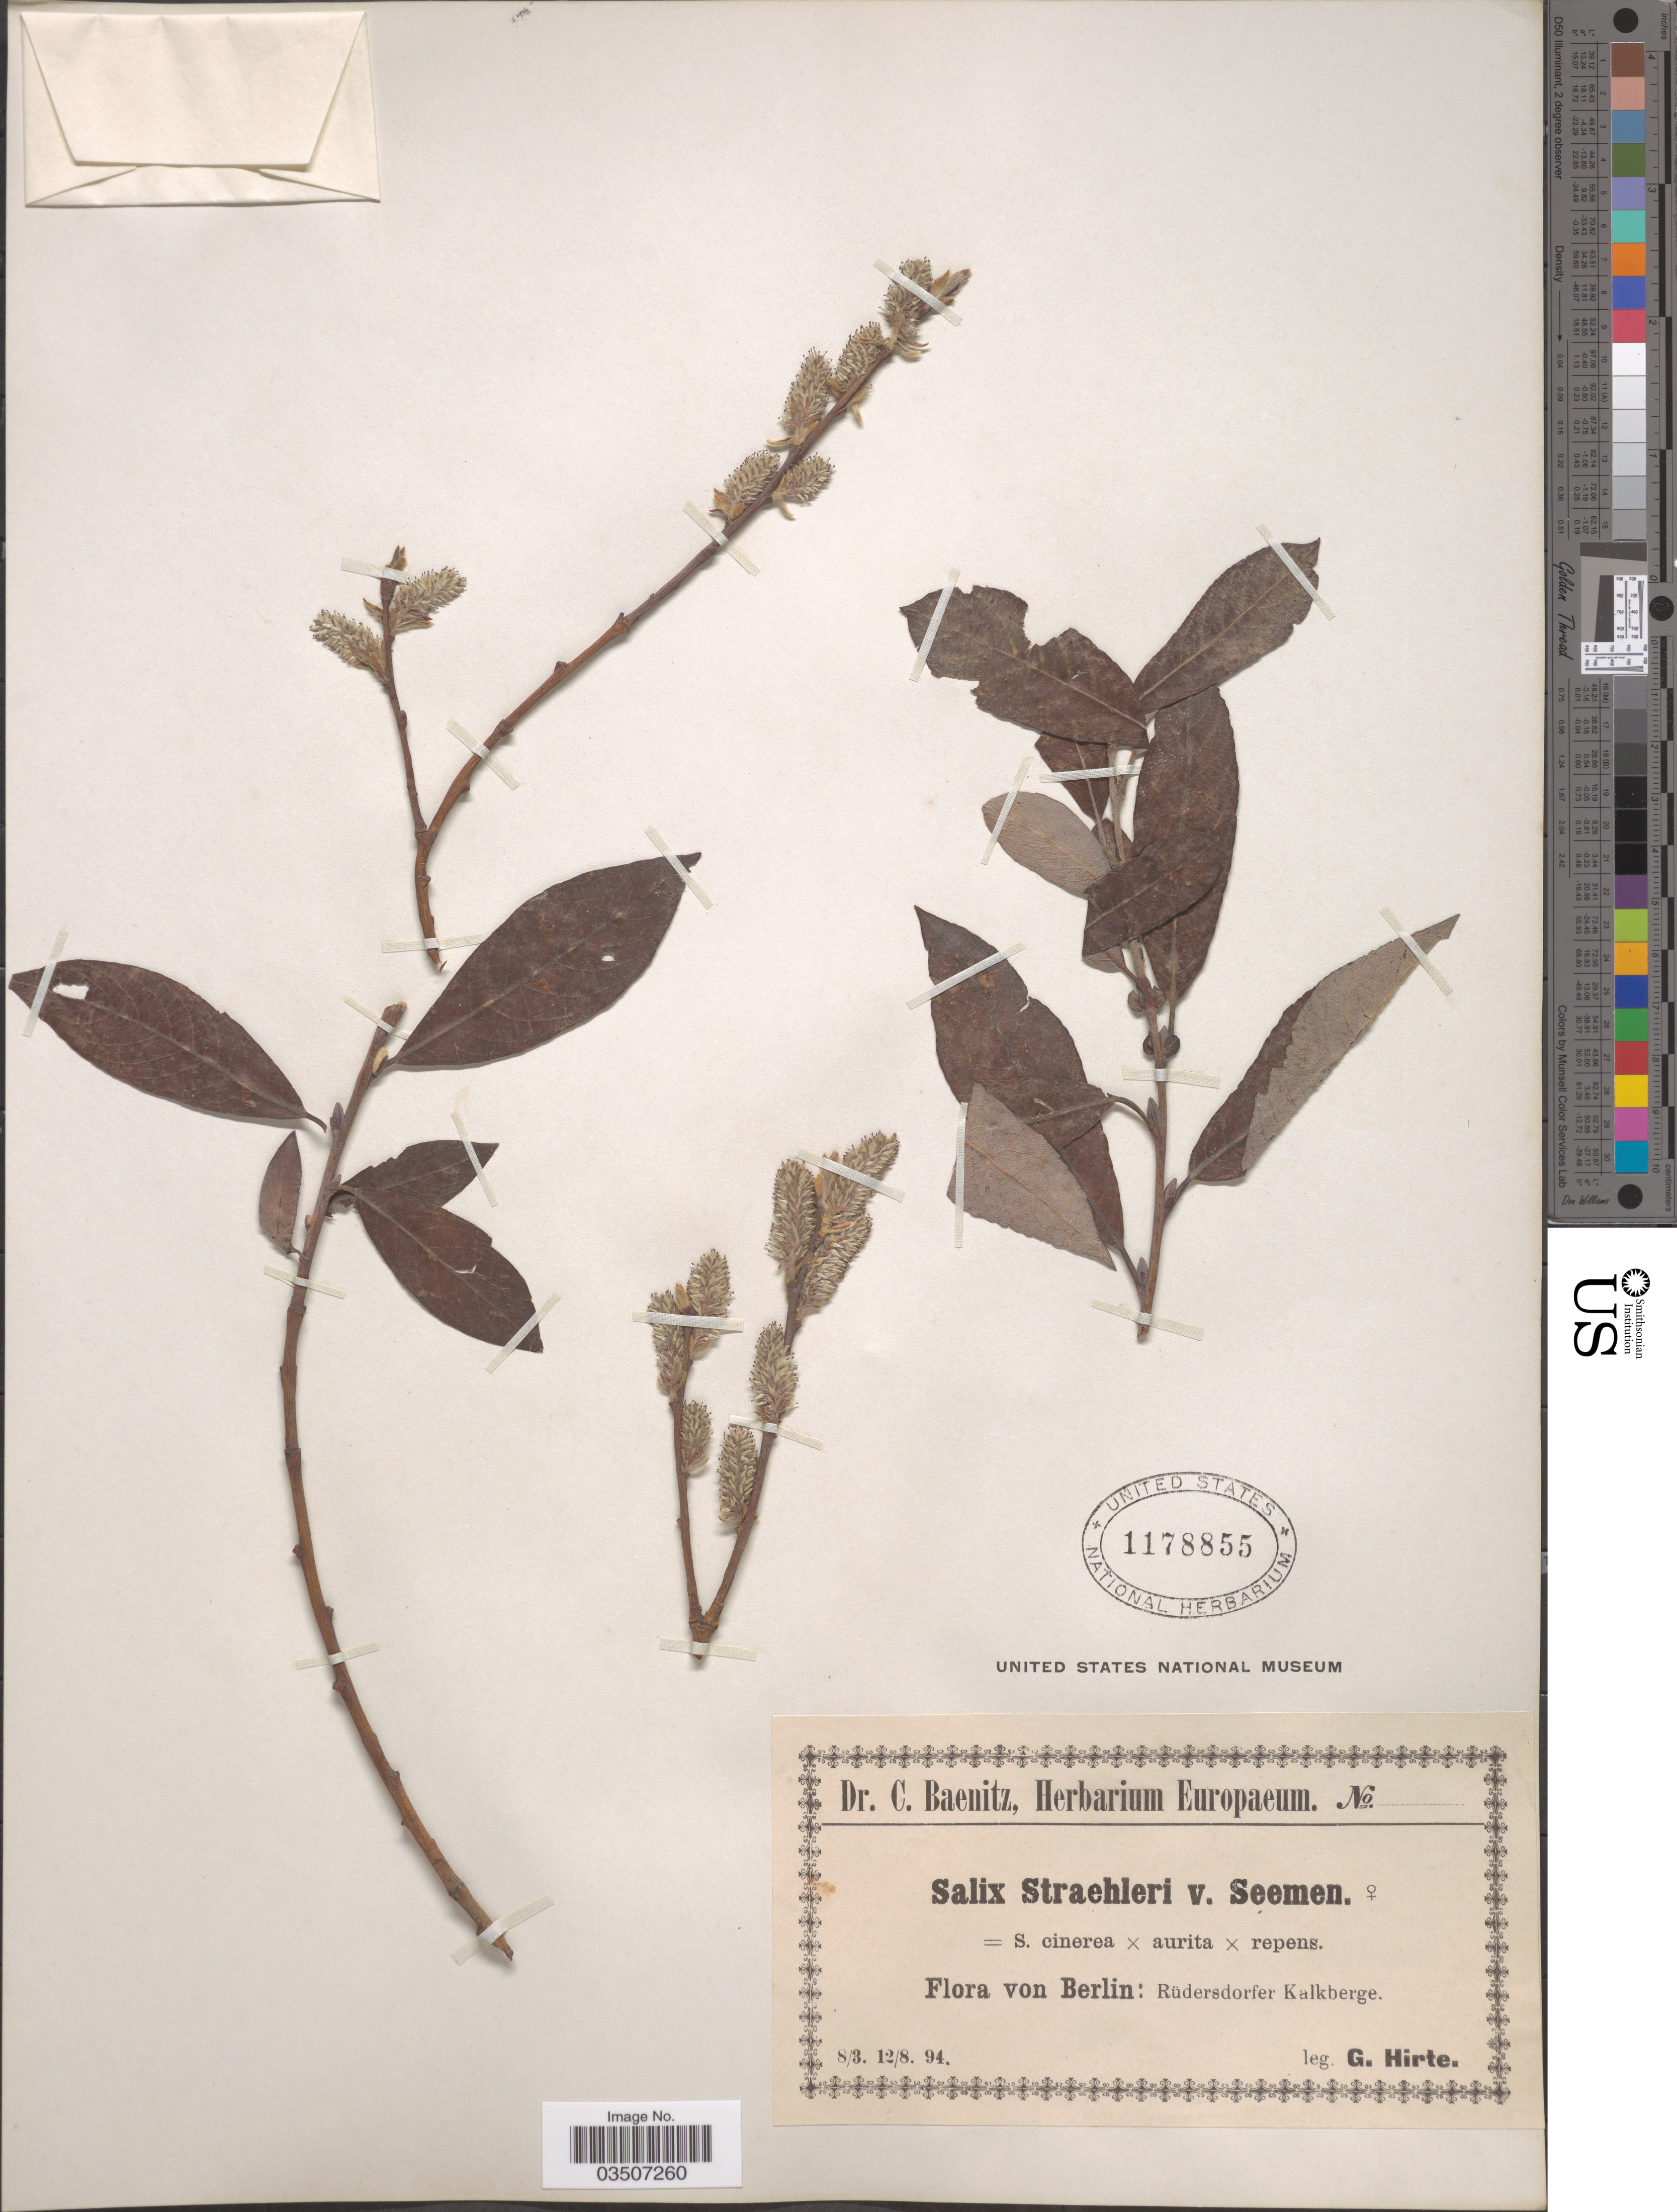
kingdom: Plantae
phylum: Tracheophyta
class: Magnoliopsida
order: Malpighiales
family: Salicaceae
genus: Salix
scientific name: Salix x straehleri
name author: Seemen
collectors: G. Hirte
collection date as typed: Transcribed d/m/y: 8/3/94 to 12/8/94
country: Germany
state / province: Berlin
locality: Rüdersdorfer Kalkberge.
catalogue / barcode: US 1178855